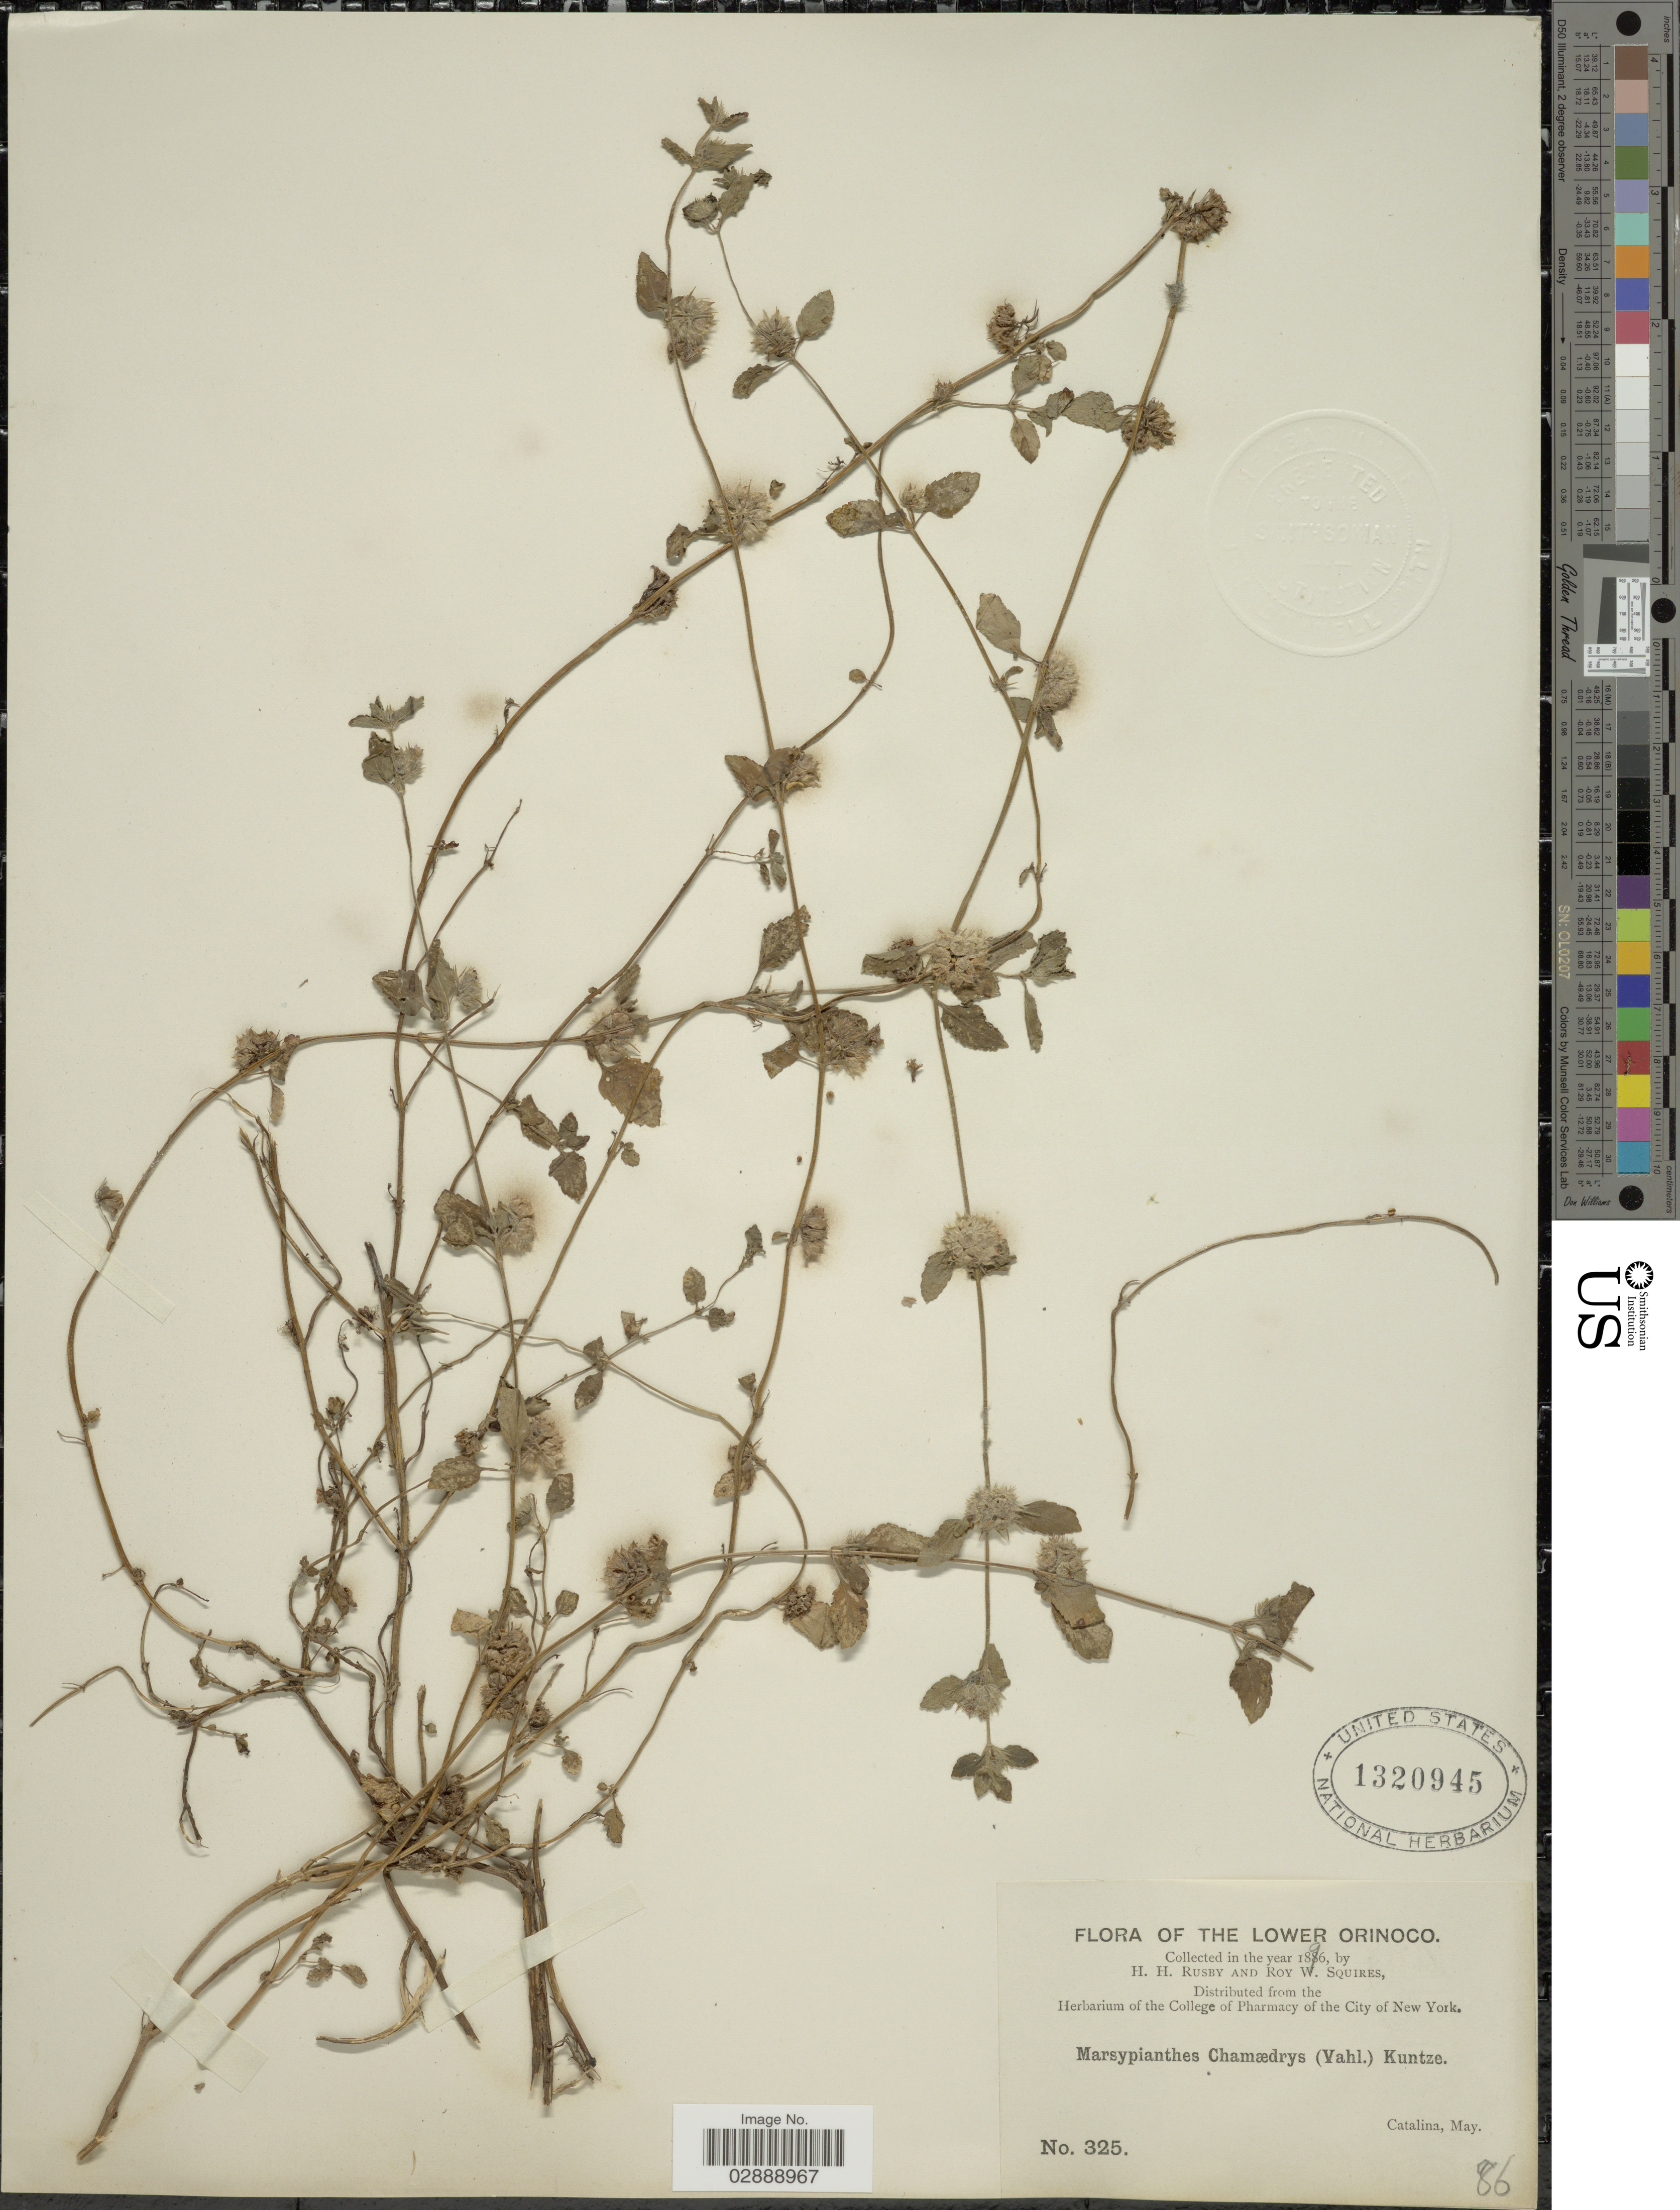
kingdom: Plantae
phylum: Tracheophyta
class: Magnoliopsida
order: Lamiales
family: Lamiaceae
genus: Marsypianthes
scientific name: Marsypianthes chamaedrys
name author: (Vahl) Kuntze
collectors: H. H. Rusby & R. Squires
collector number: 325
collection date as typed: May 1896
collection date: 1896-05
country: Venezuela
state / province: Delta Amacuro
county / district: Tucupita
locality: Lower Orinoco, Santa Catalina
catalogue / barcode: US 1320945